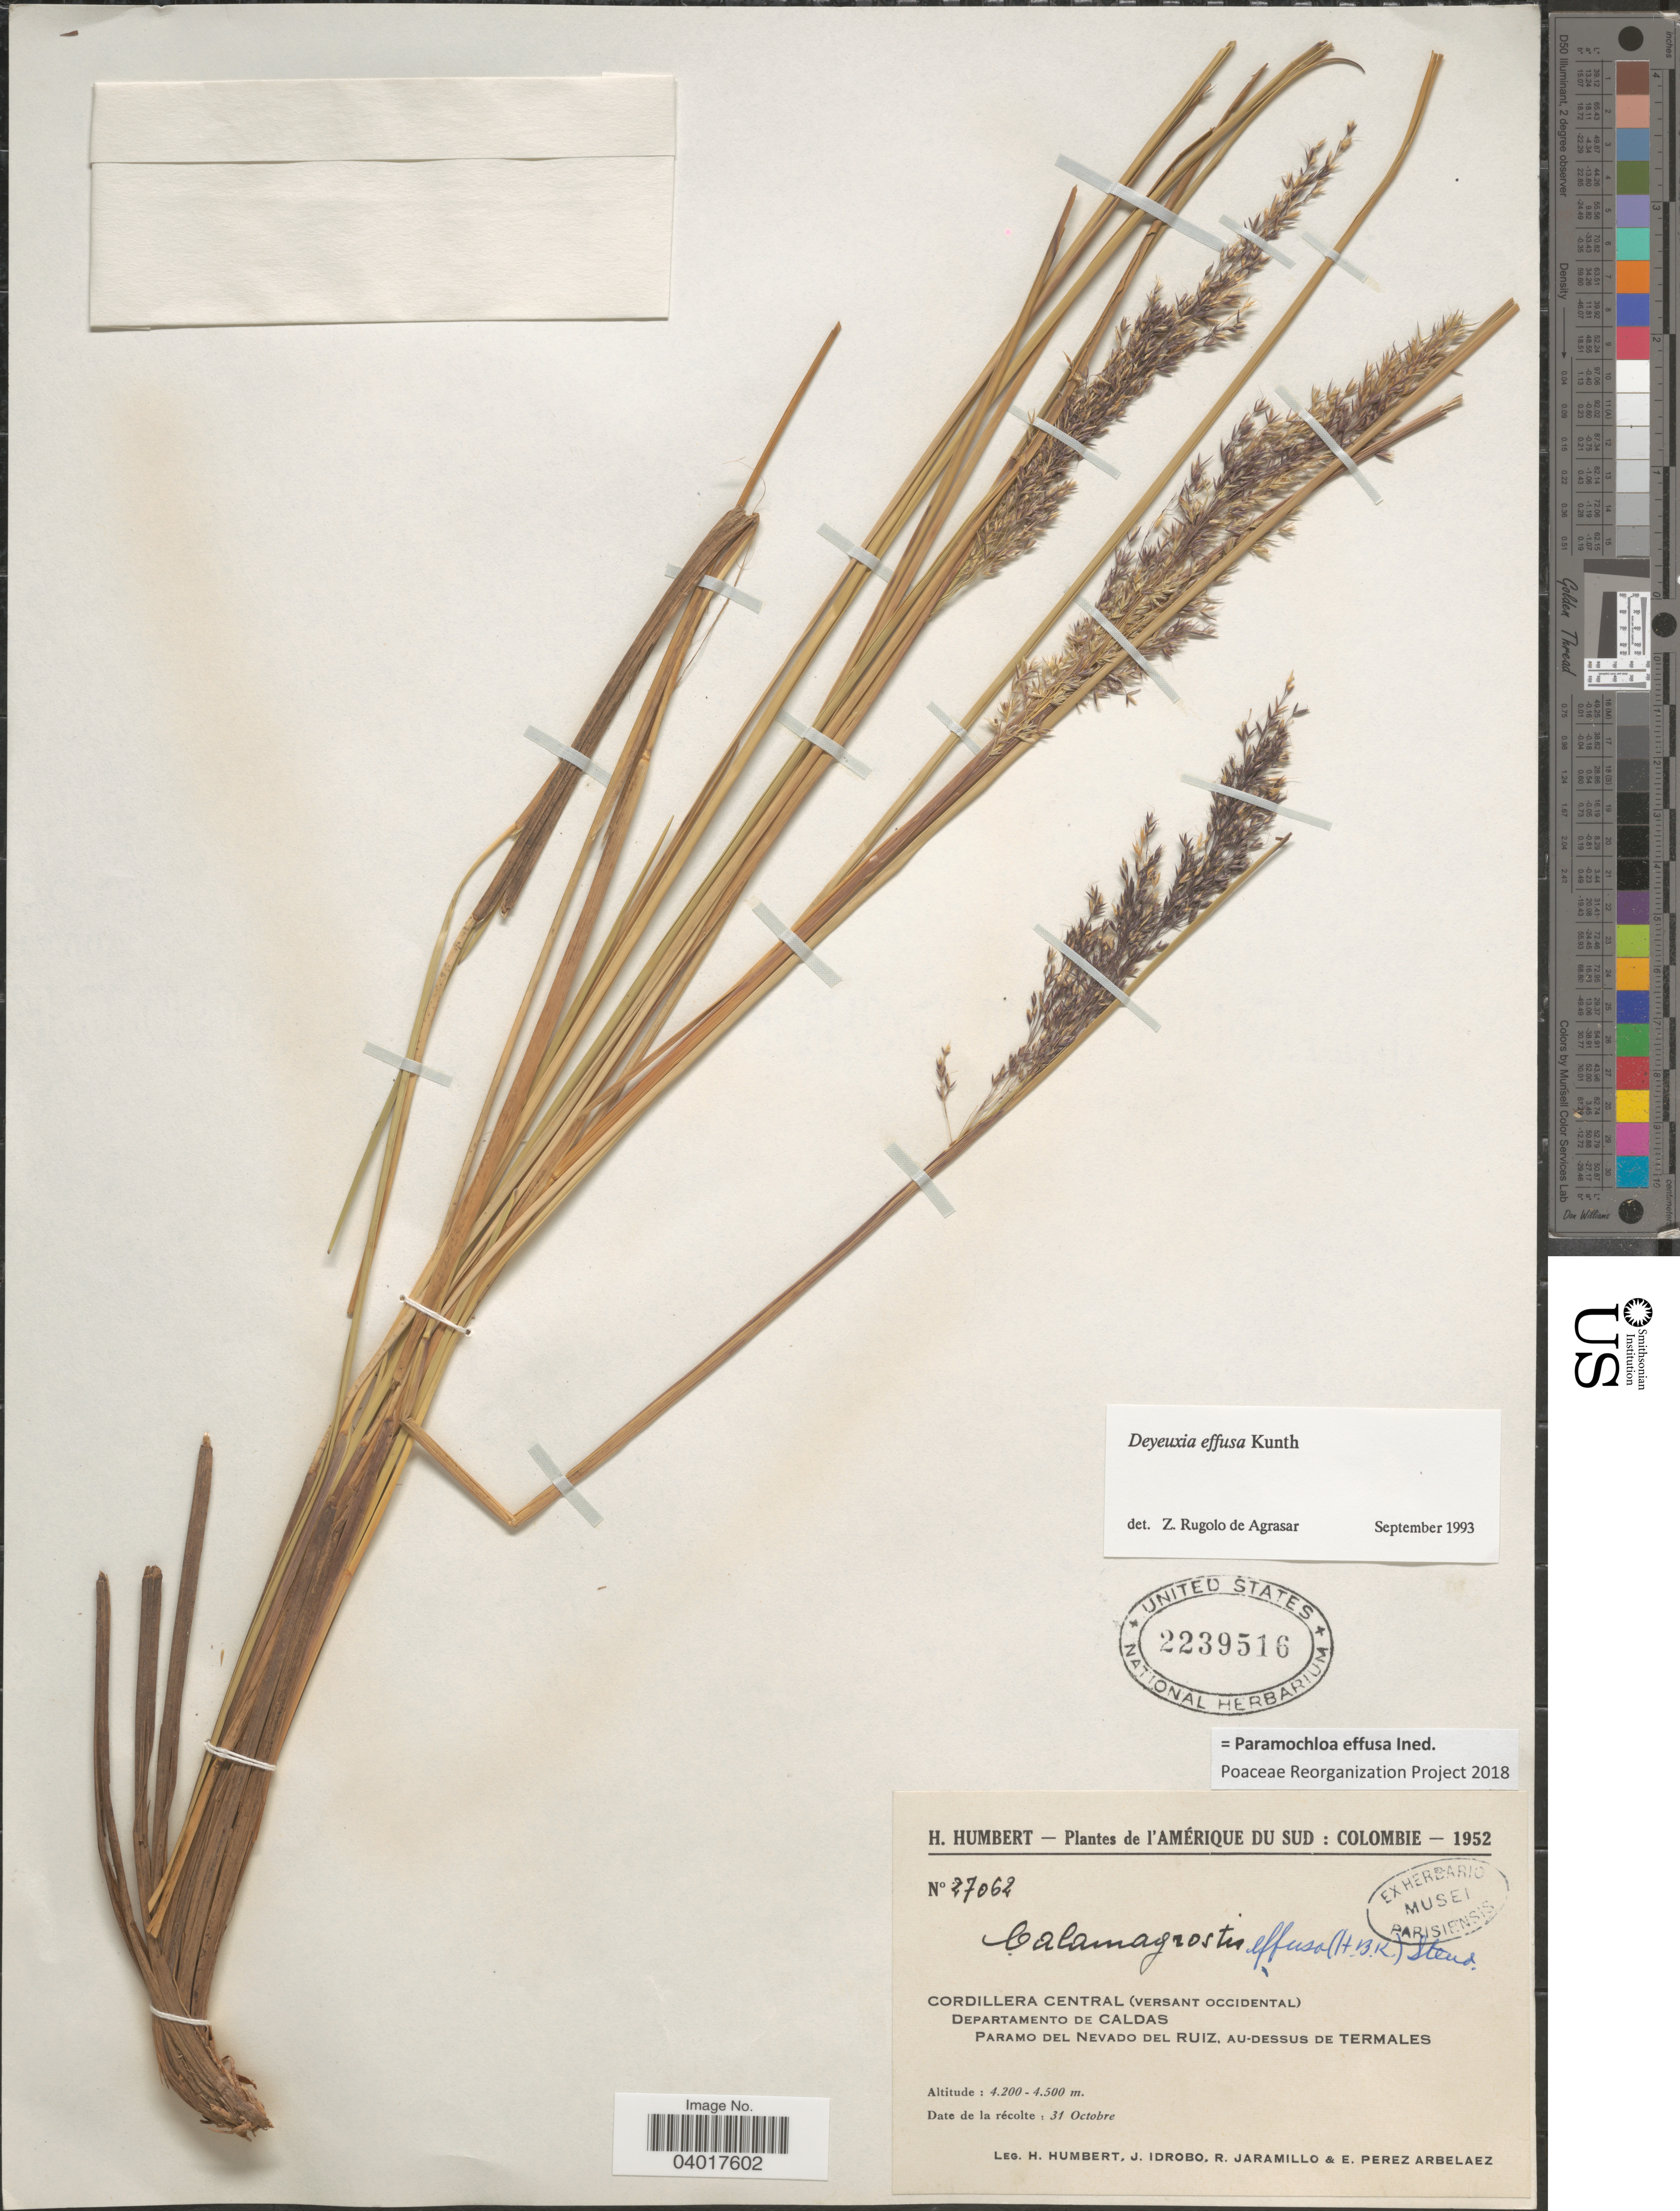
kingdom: Plantae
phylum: Tracheophyta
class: Liliopsida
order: Poales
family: Poaceae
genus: Paramochloa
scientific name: Paramochloa effusa ined.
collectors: H. Humbert, J. M. Idrobo, R. Jaramillo & E. Pérez Arbeláez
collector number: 27062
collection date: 1952-10-31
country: Colombia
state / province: Caldas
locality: Cordillera Central (Versant Occidental) Departamento de Caldas. Paramo del Nevada del Ruiz, au-dessus de Termales.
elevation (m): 4200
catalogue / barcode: US 2239516